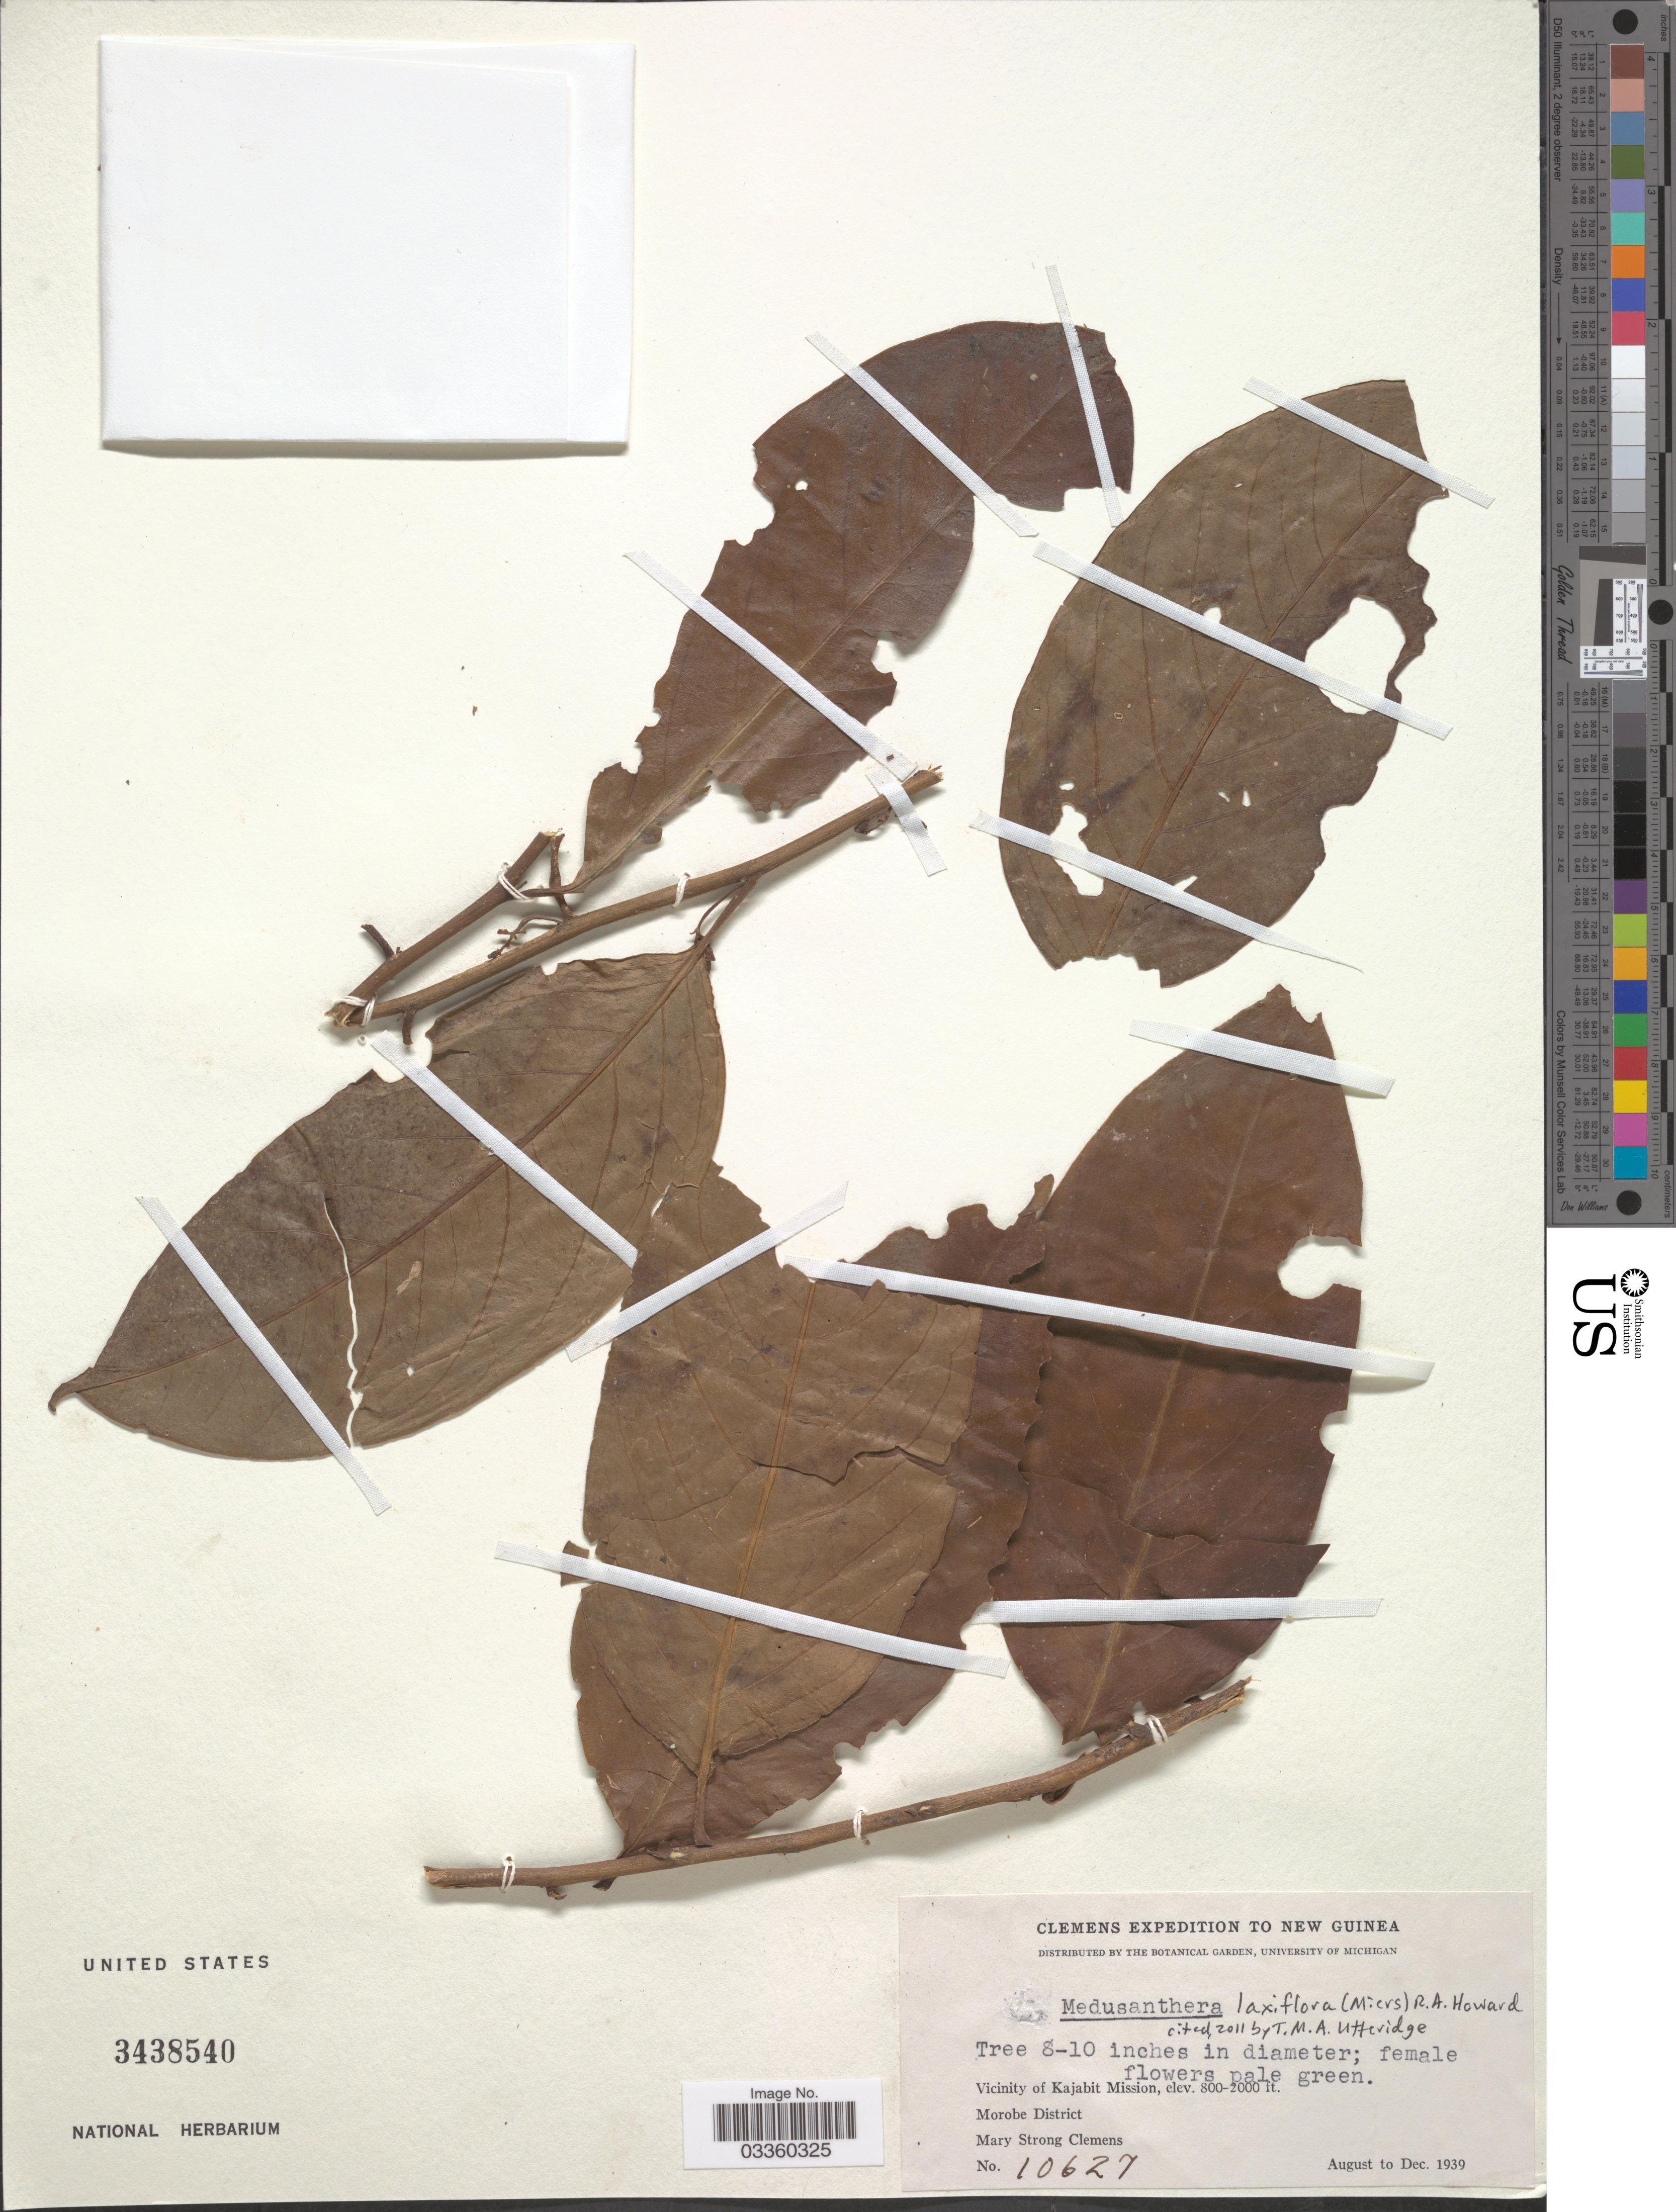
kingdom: Plantae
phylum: Tracheophyta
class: Magnoliopsida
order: Cardiopteridales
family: Stemonuraceae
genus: Medusanthera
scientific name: Medusanthera laxiflora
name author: (Miers) R.A. Howard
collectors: M. S. Clemens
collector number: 10627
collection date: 1939-08/1939-12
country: Papua New Guinea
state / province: Morobe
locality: New Guinea. Vicinity of Kajabit Mission. Morobe District.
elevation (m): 244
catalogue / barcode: US 3438540